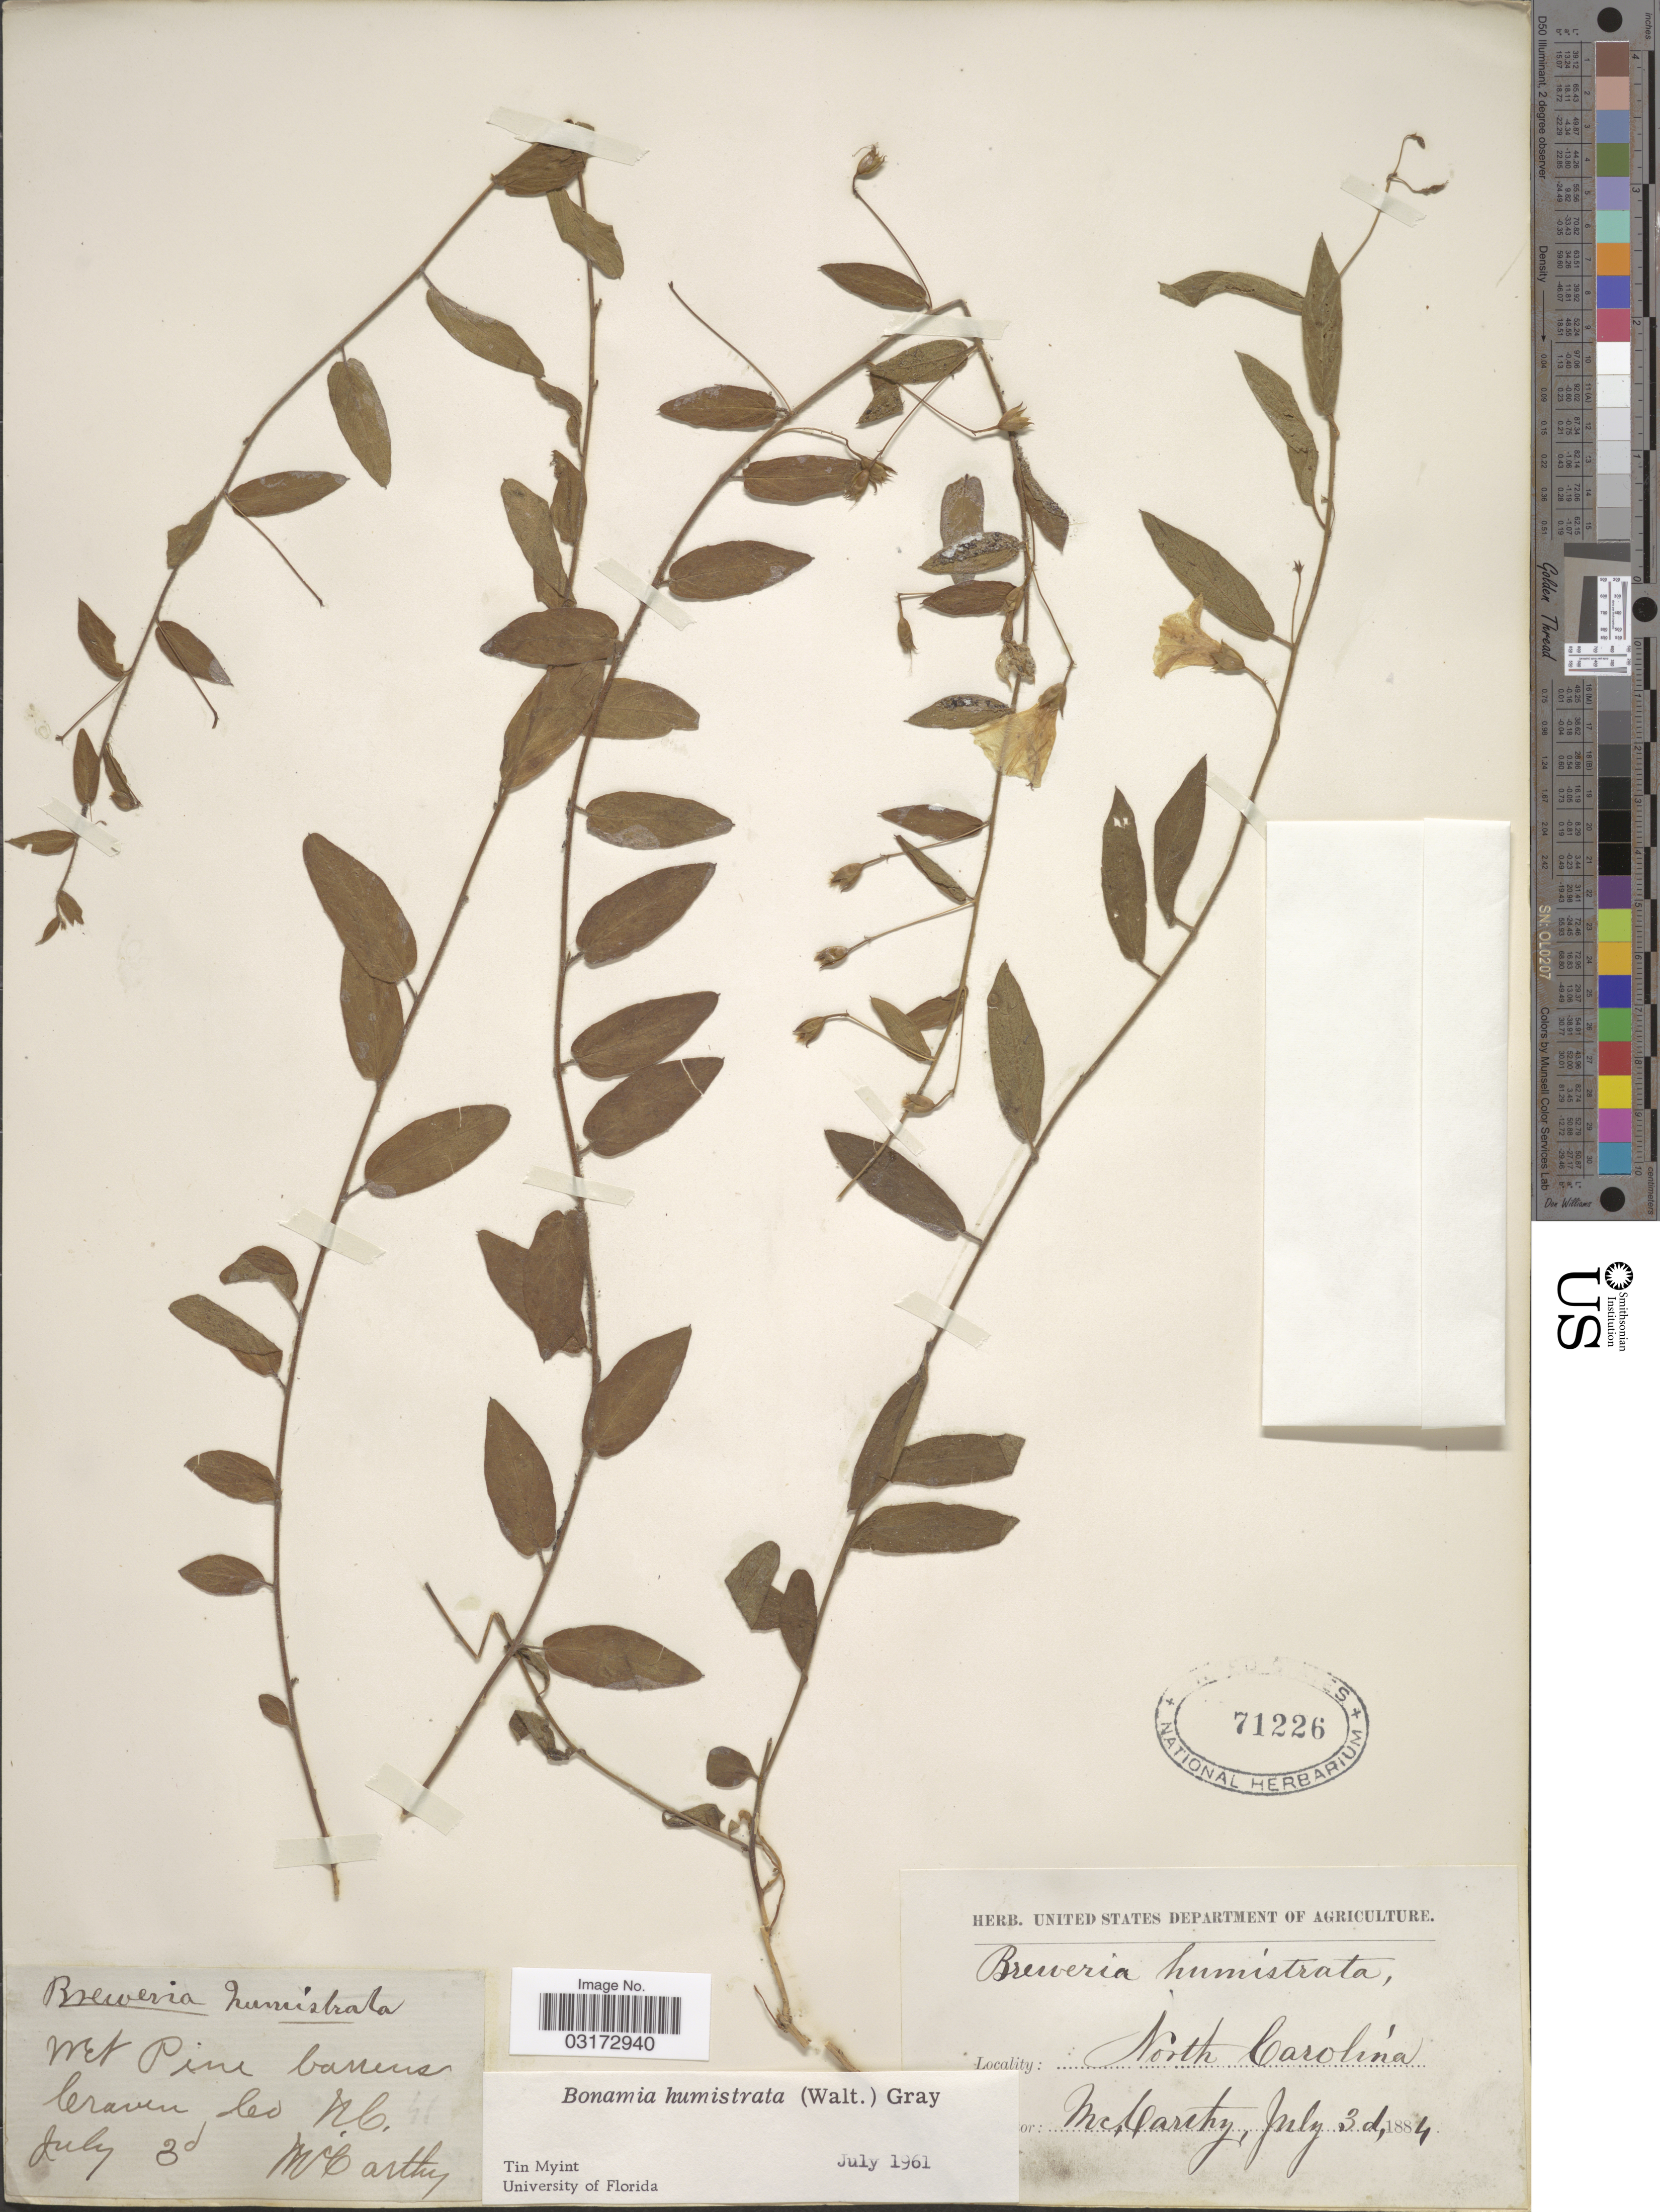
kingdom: Plantae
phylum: Tracheophyta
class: Magnoliopsida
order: Solanales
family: Convolvulaceae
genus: Stylisma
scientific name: Stylisma humistrata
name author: (Walter) Chapm.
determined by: Strong, Mark T., (BOT), Smithsonian Institution - National Museum of Natural History (UNITED STATES)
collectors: -- McCarthy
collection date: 1884-07-03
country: United States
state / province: North Carolina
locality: Craven Co.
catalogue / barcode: US 71226